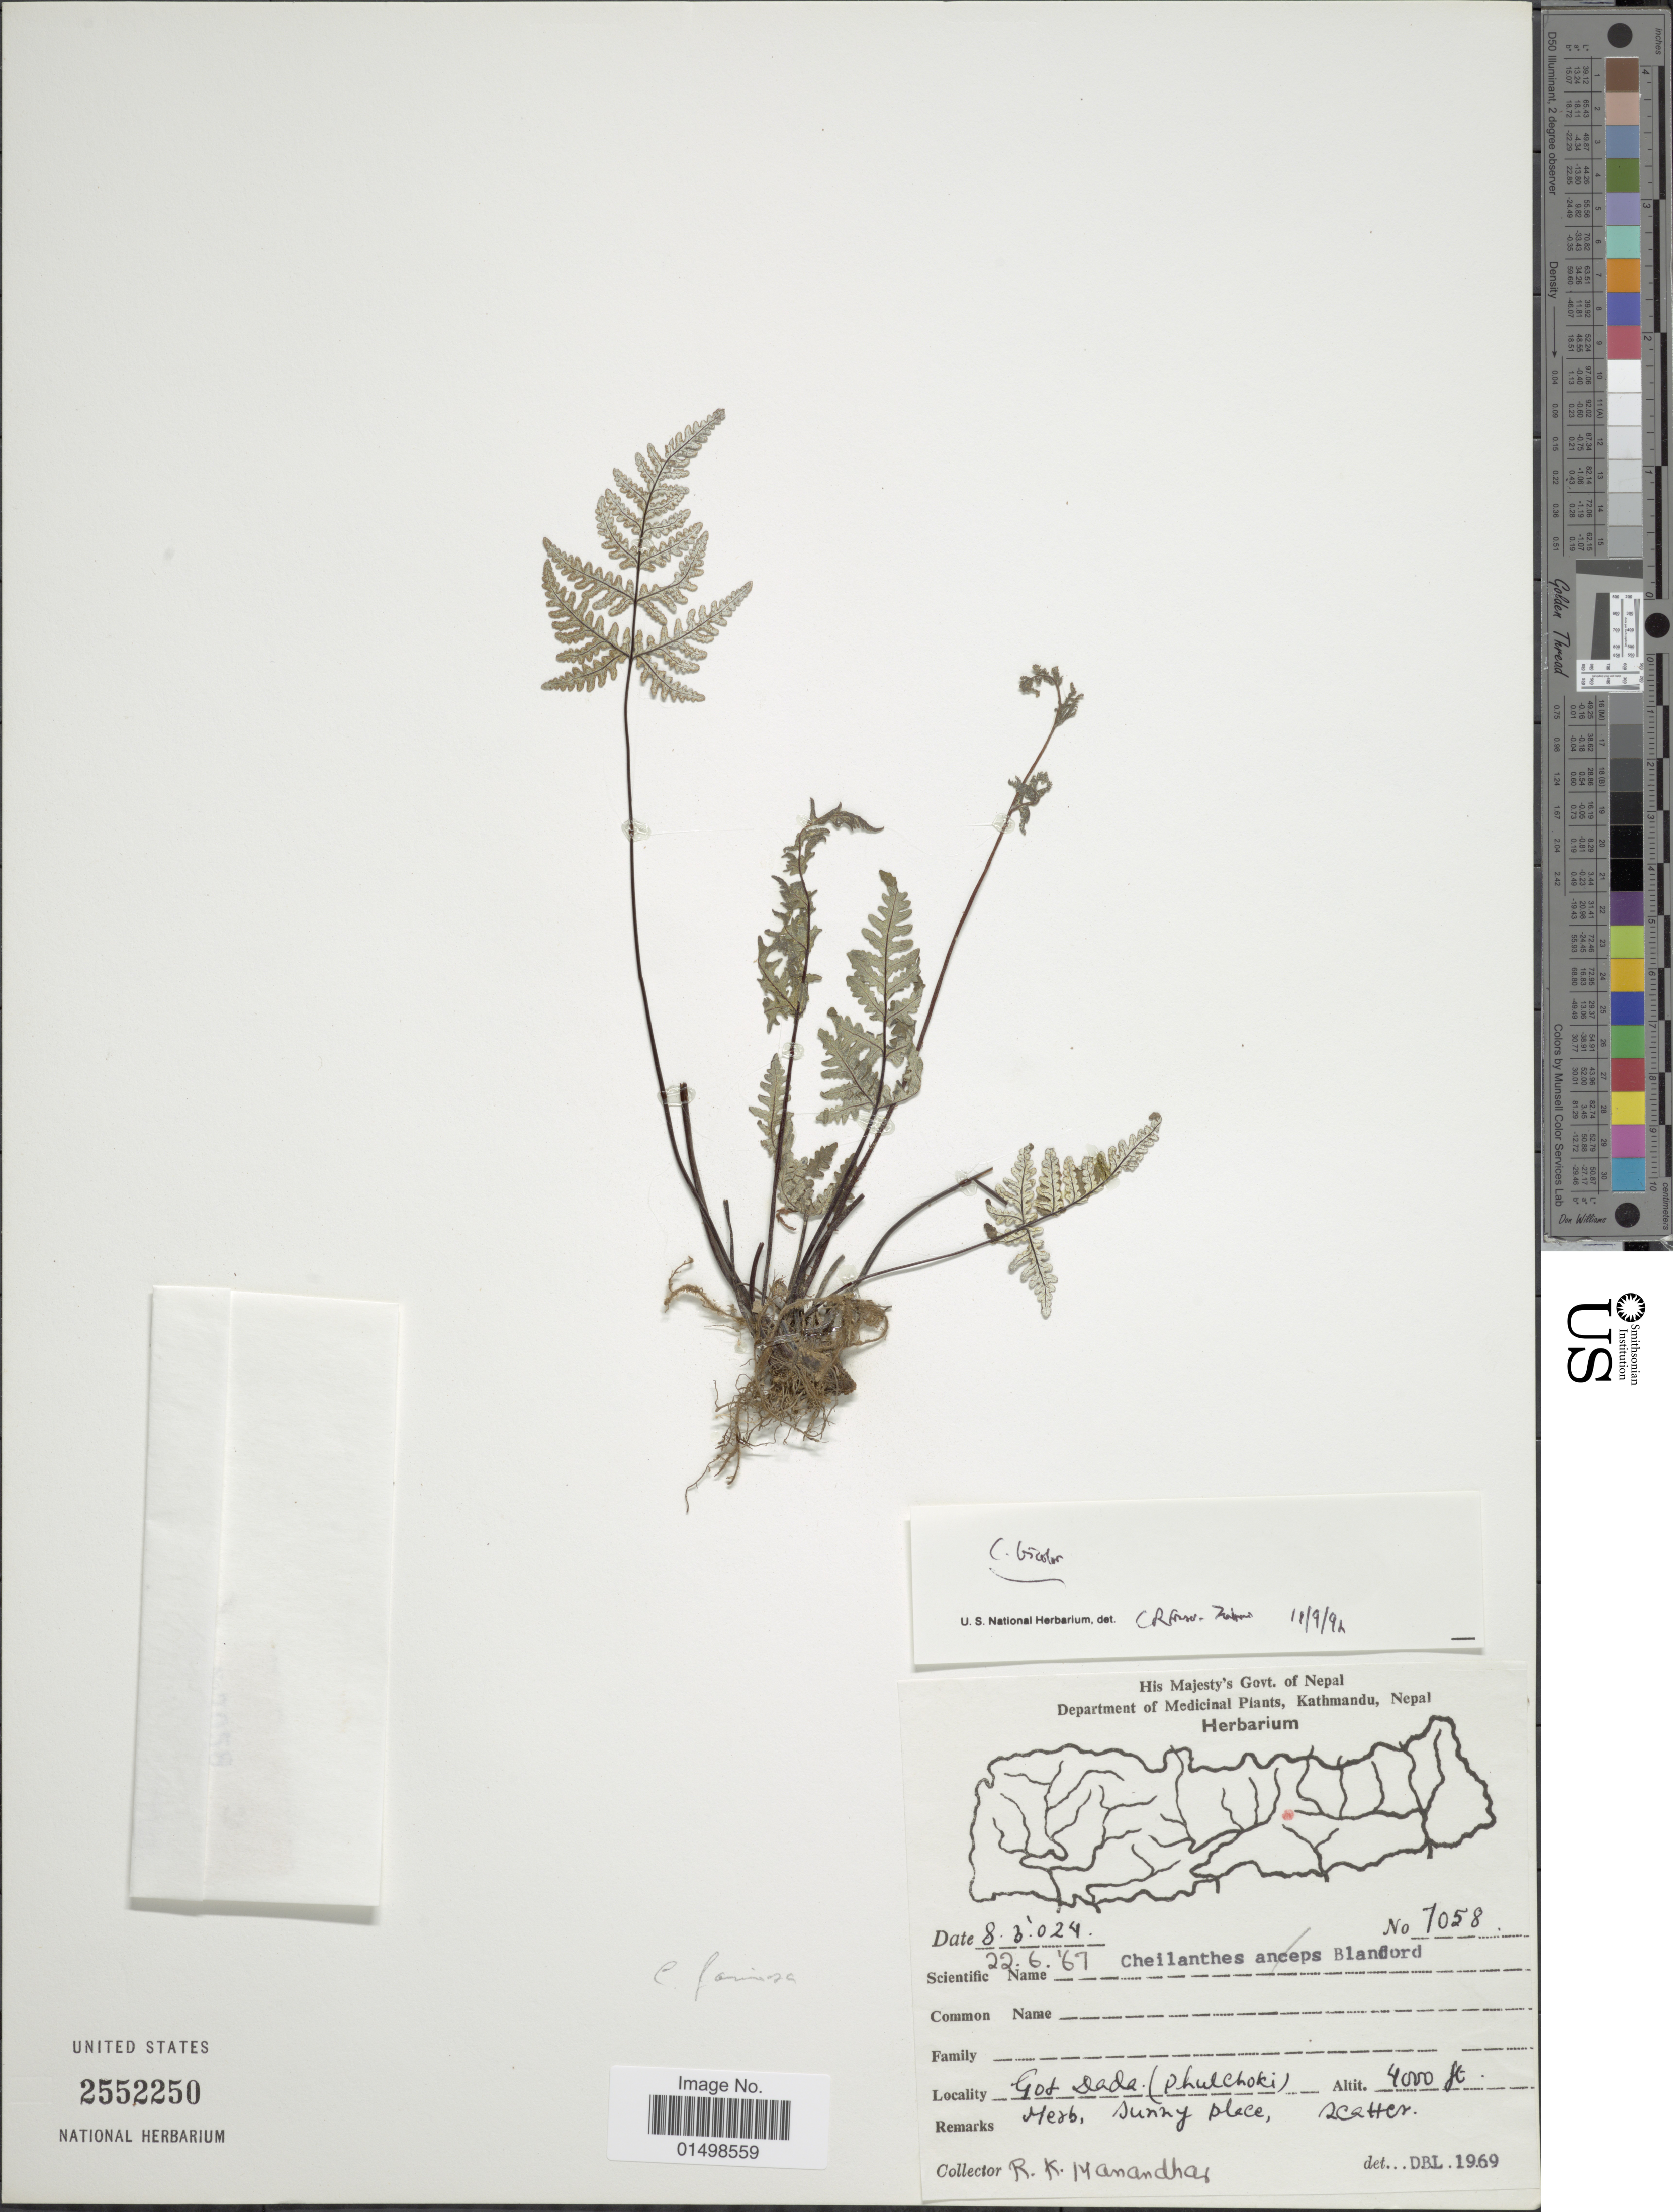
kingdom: Plantae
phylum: Tracheophyta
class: Polypodiopsida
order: Polypodiales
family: Pteridaceae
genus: Aleuritopteris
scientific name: Aleuritopteris farinosa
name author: (Forssk.) Fée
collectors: R. Manandhar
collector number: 7058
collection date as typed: Transcribed d/m/y: 8/3/24 to 22/6/67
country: Nepal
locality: Got Dada (Phulchoki)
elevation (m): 1219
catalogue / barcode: US 2552250